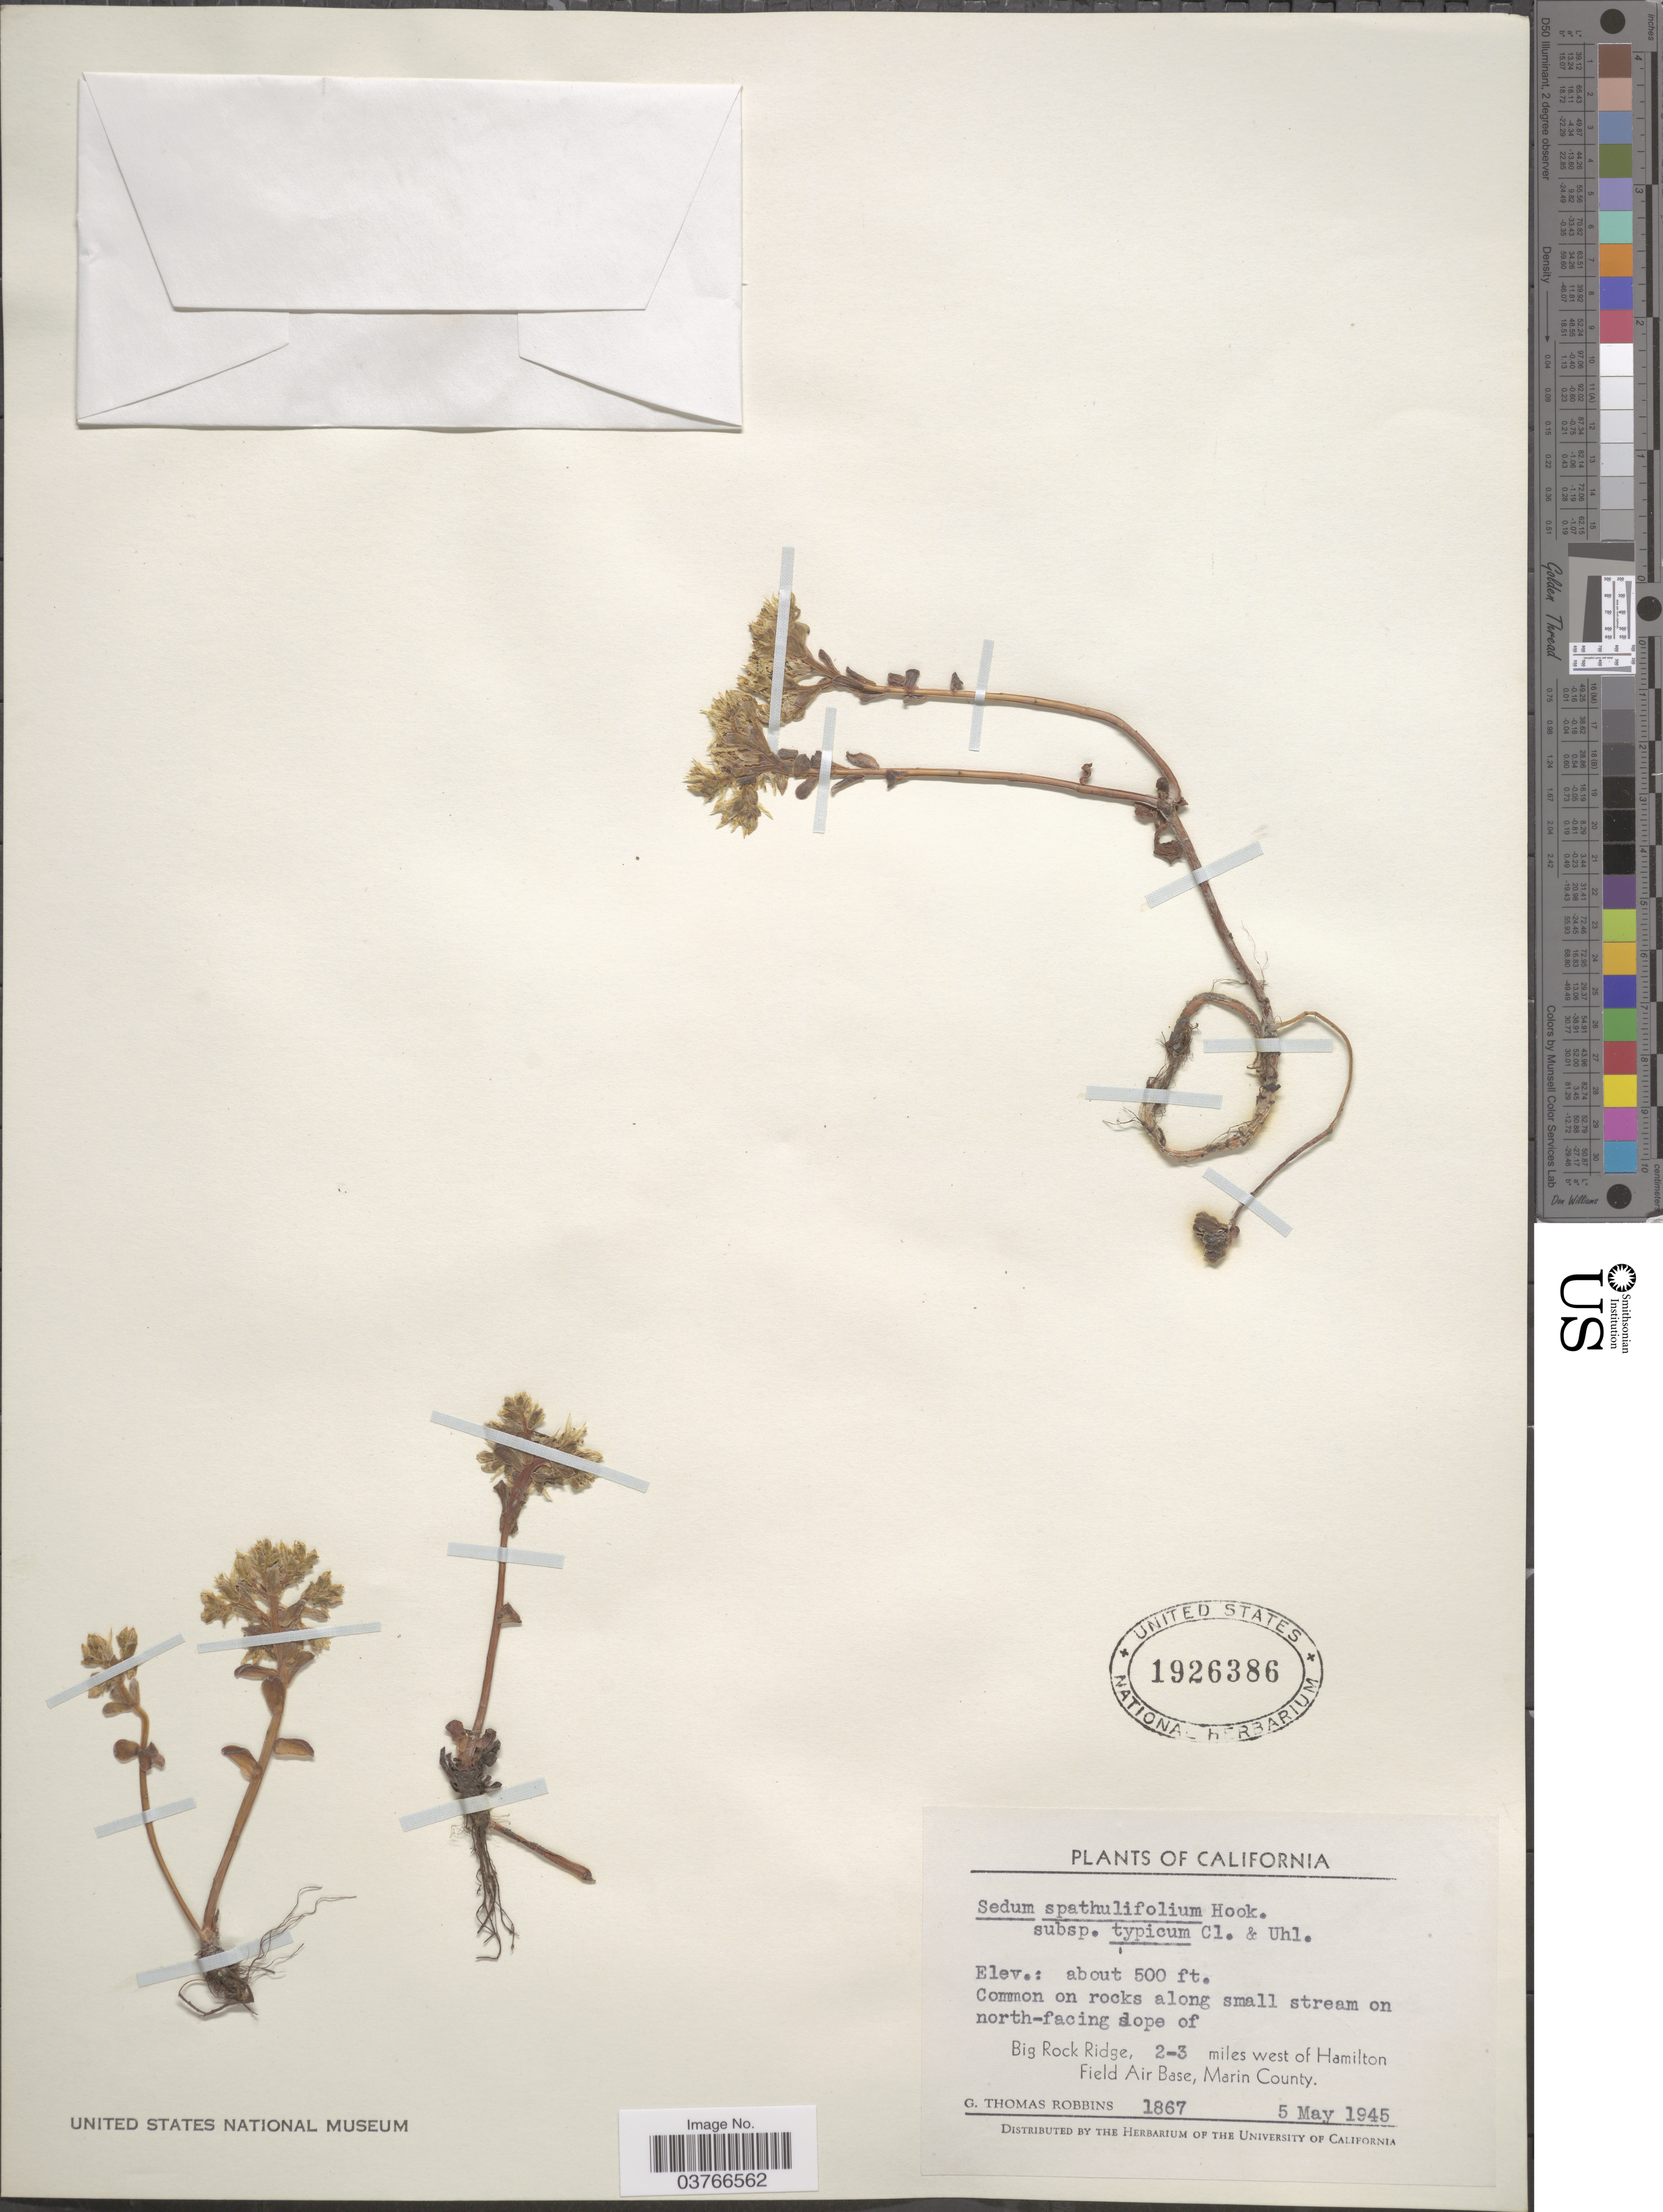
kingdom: Plantae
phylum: Tracheophyta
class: Magnoliopsida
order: Saxifragales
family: Crassulaceae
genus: Sedum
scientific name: Sedum spathulifolium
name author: Hook.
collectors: G. T. Robbins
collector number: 1867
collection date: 1945-05-05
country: United States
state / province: California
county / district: Marin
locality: On north-facing slope of Big Rock Ridge, 2-3 miles west of Hamilton Field Air Base, Marin County.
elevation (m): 152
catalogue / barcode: US 1926386